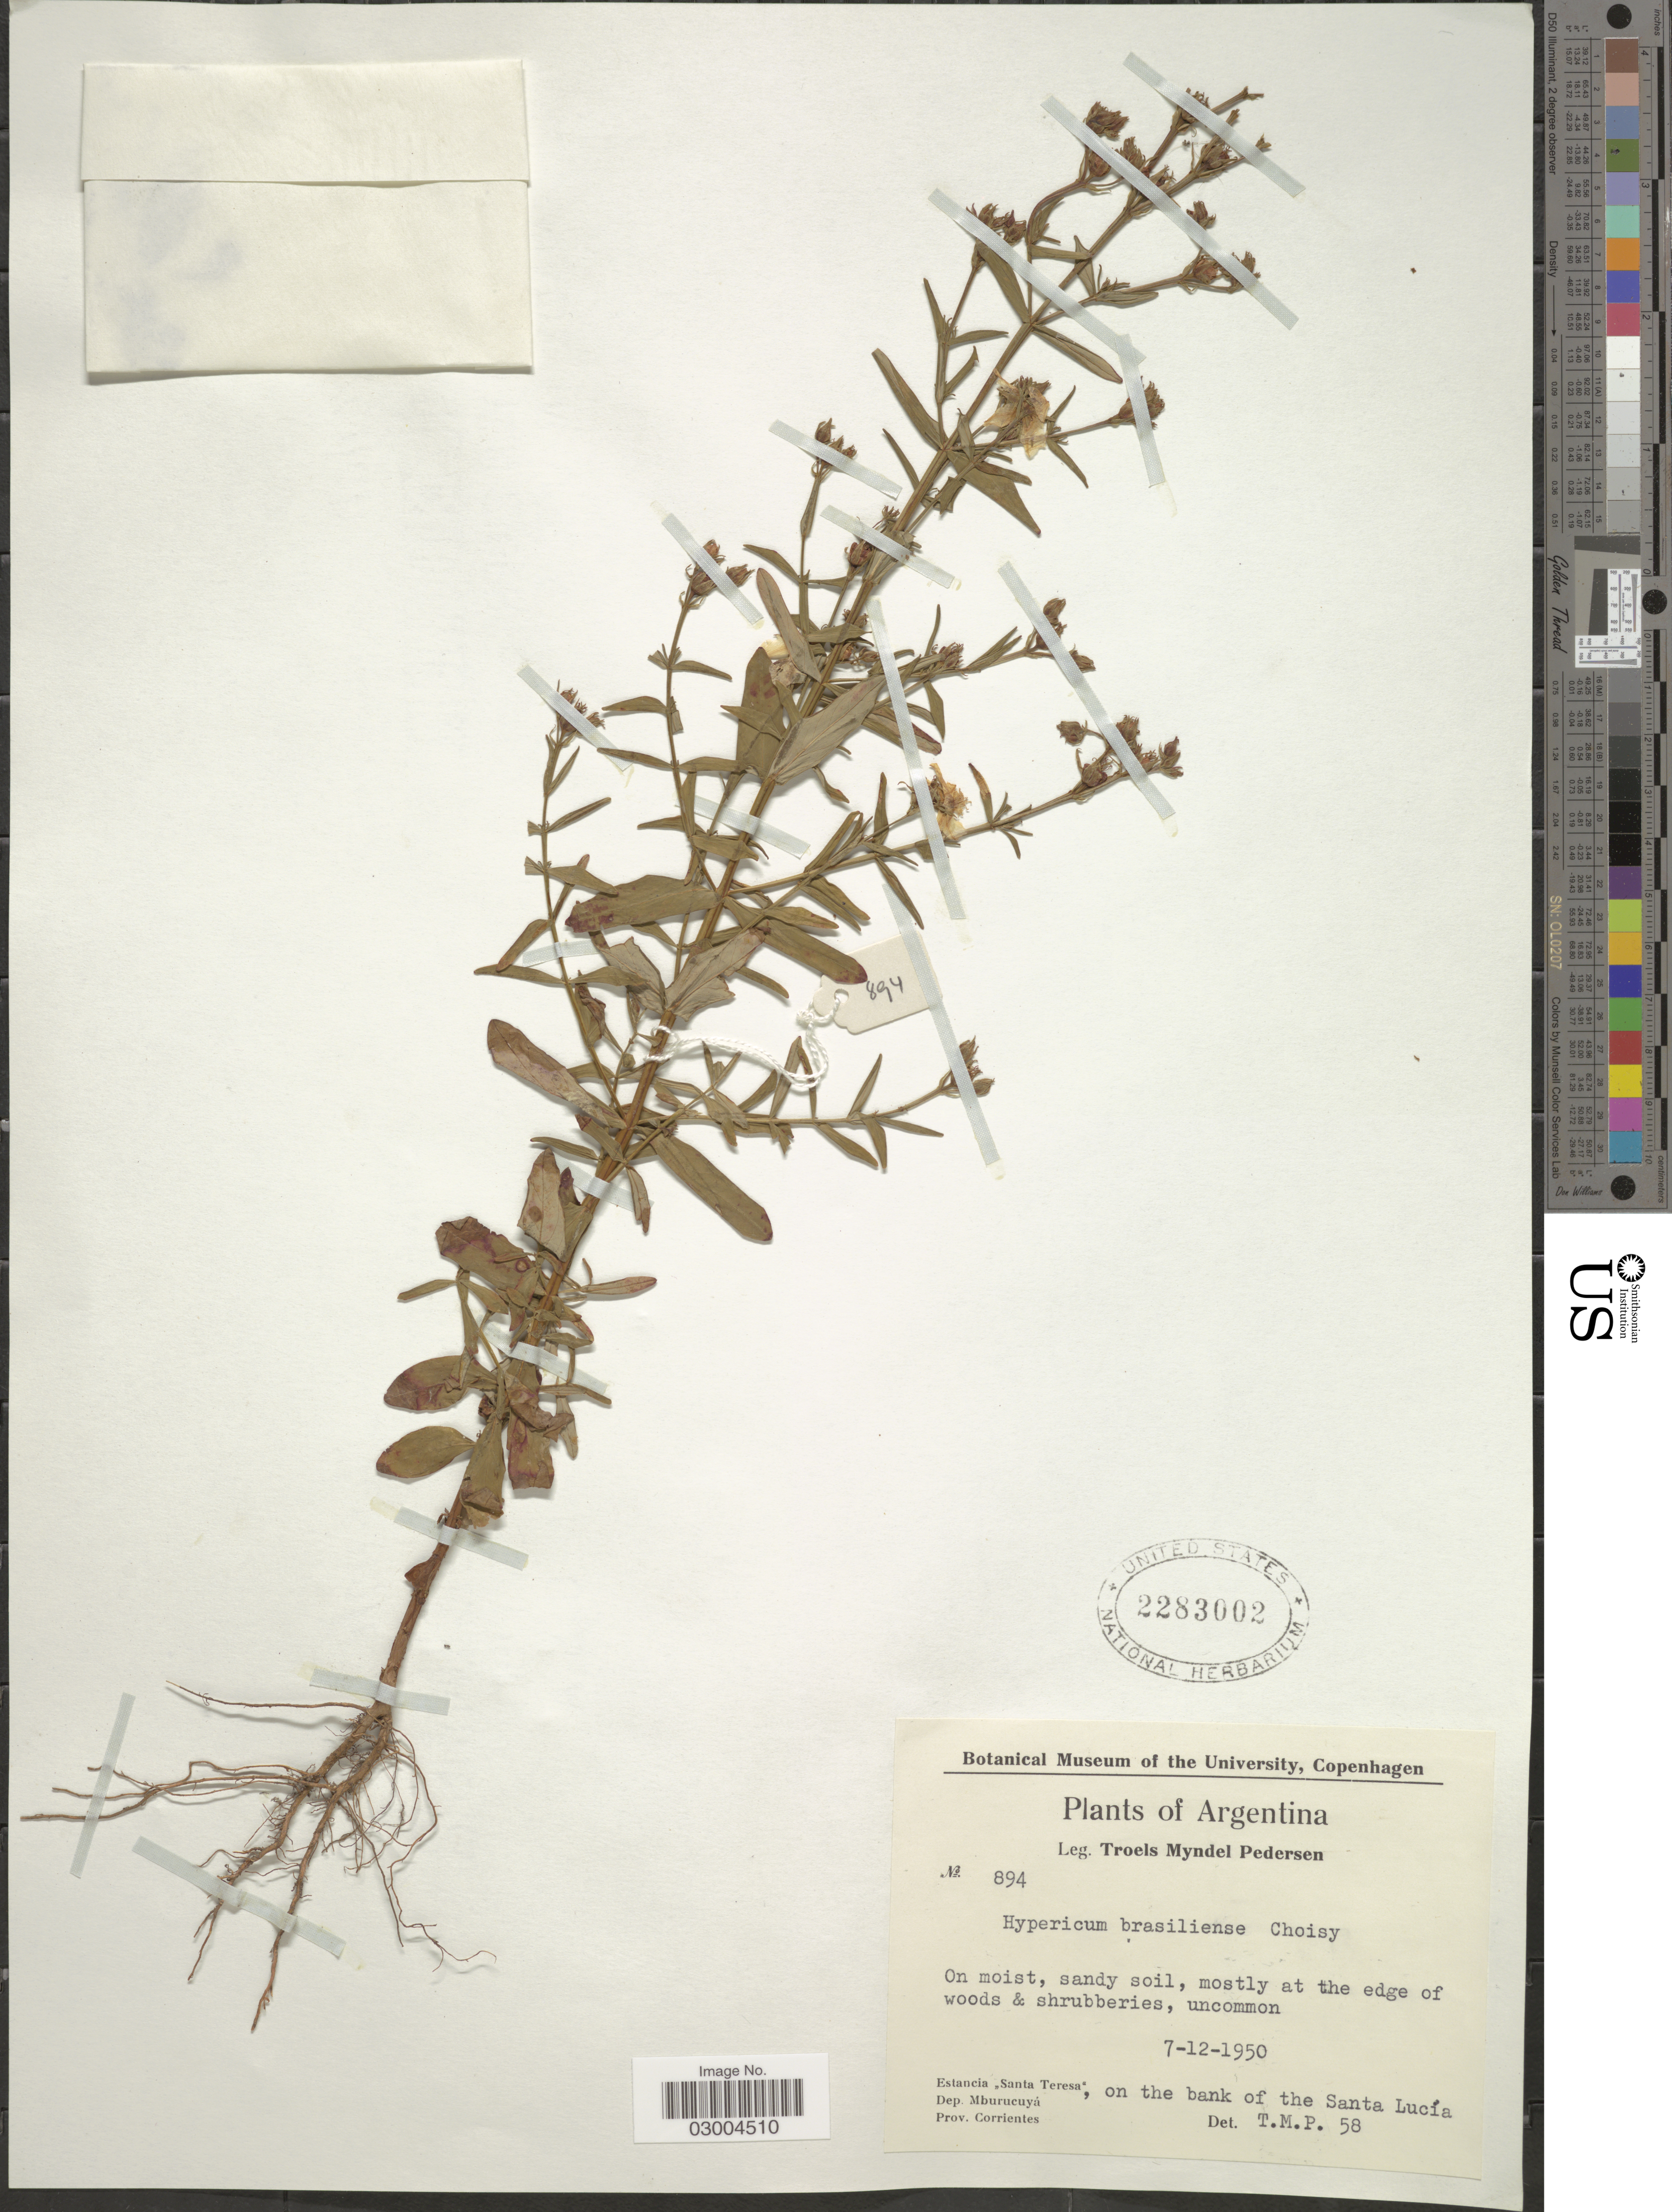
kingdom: Plantae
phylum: Tracheophyta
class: Magnoliopsida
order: Malpighiales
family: Hypericaceae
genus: Hypericum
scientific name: Hypericum brasiliense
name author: Choisy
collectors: T. Pederson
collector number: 894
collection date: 1950-12-07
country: Argentina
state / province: Corrientes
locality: Estancia "Santa Teresa", on the bank of the Santa Lucía. Dep. Mburucuyá.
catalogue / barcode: US 2283002